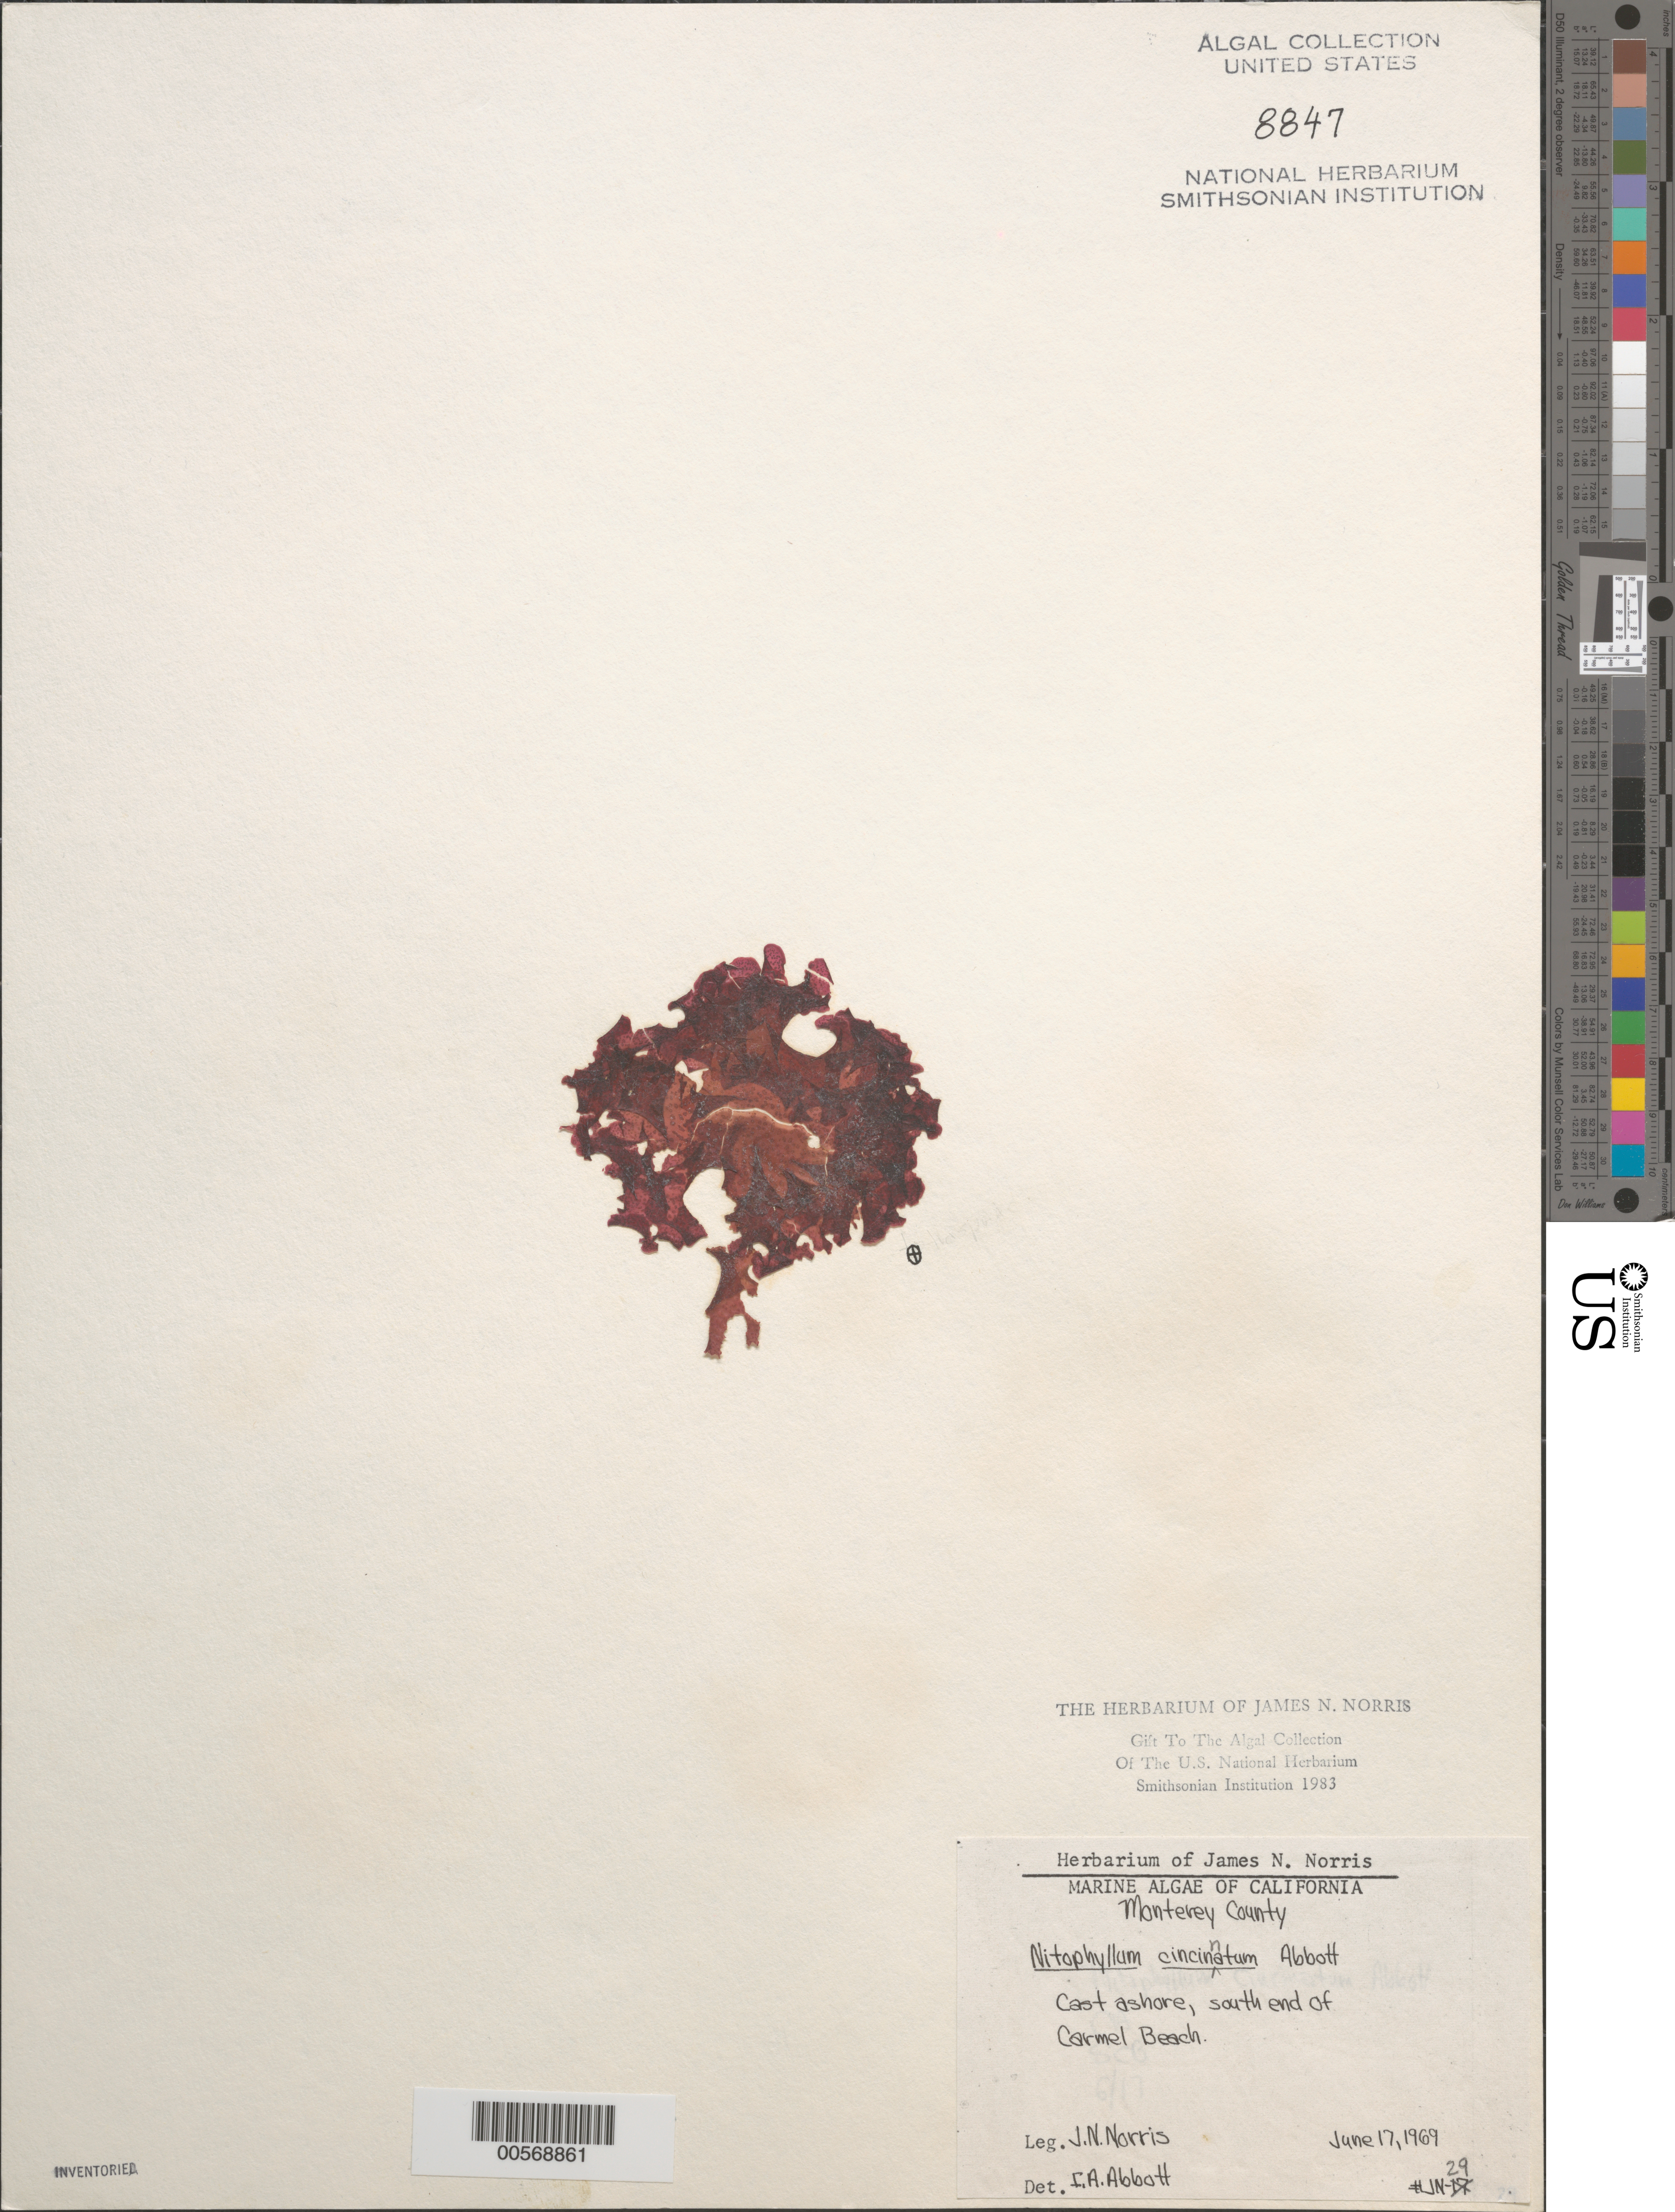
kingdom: Plantae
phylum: Rhodophyta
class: Florideophyceae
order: Ceramiales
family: Delesseriaceae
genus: Nitophyllum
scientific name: Nitophyllum cincinnatum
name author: I.A. Abbott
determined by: Abbott, Isabella A.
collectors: J. N. Norris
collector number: JN-29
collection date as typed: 17 Jun 1969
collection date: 1969-06-17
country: United States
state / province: California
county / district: Monterey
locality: Carmel Beach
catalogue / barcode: US 8847